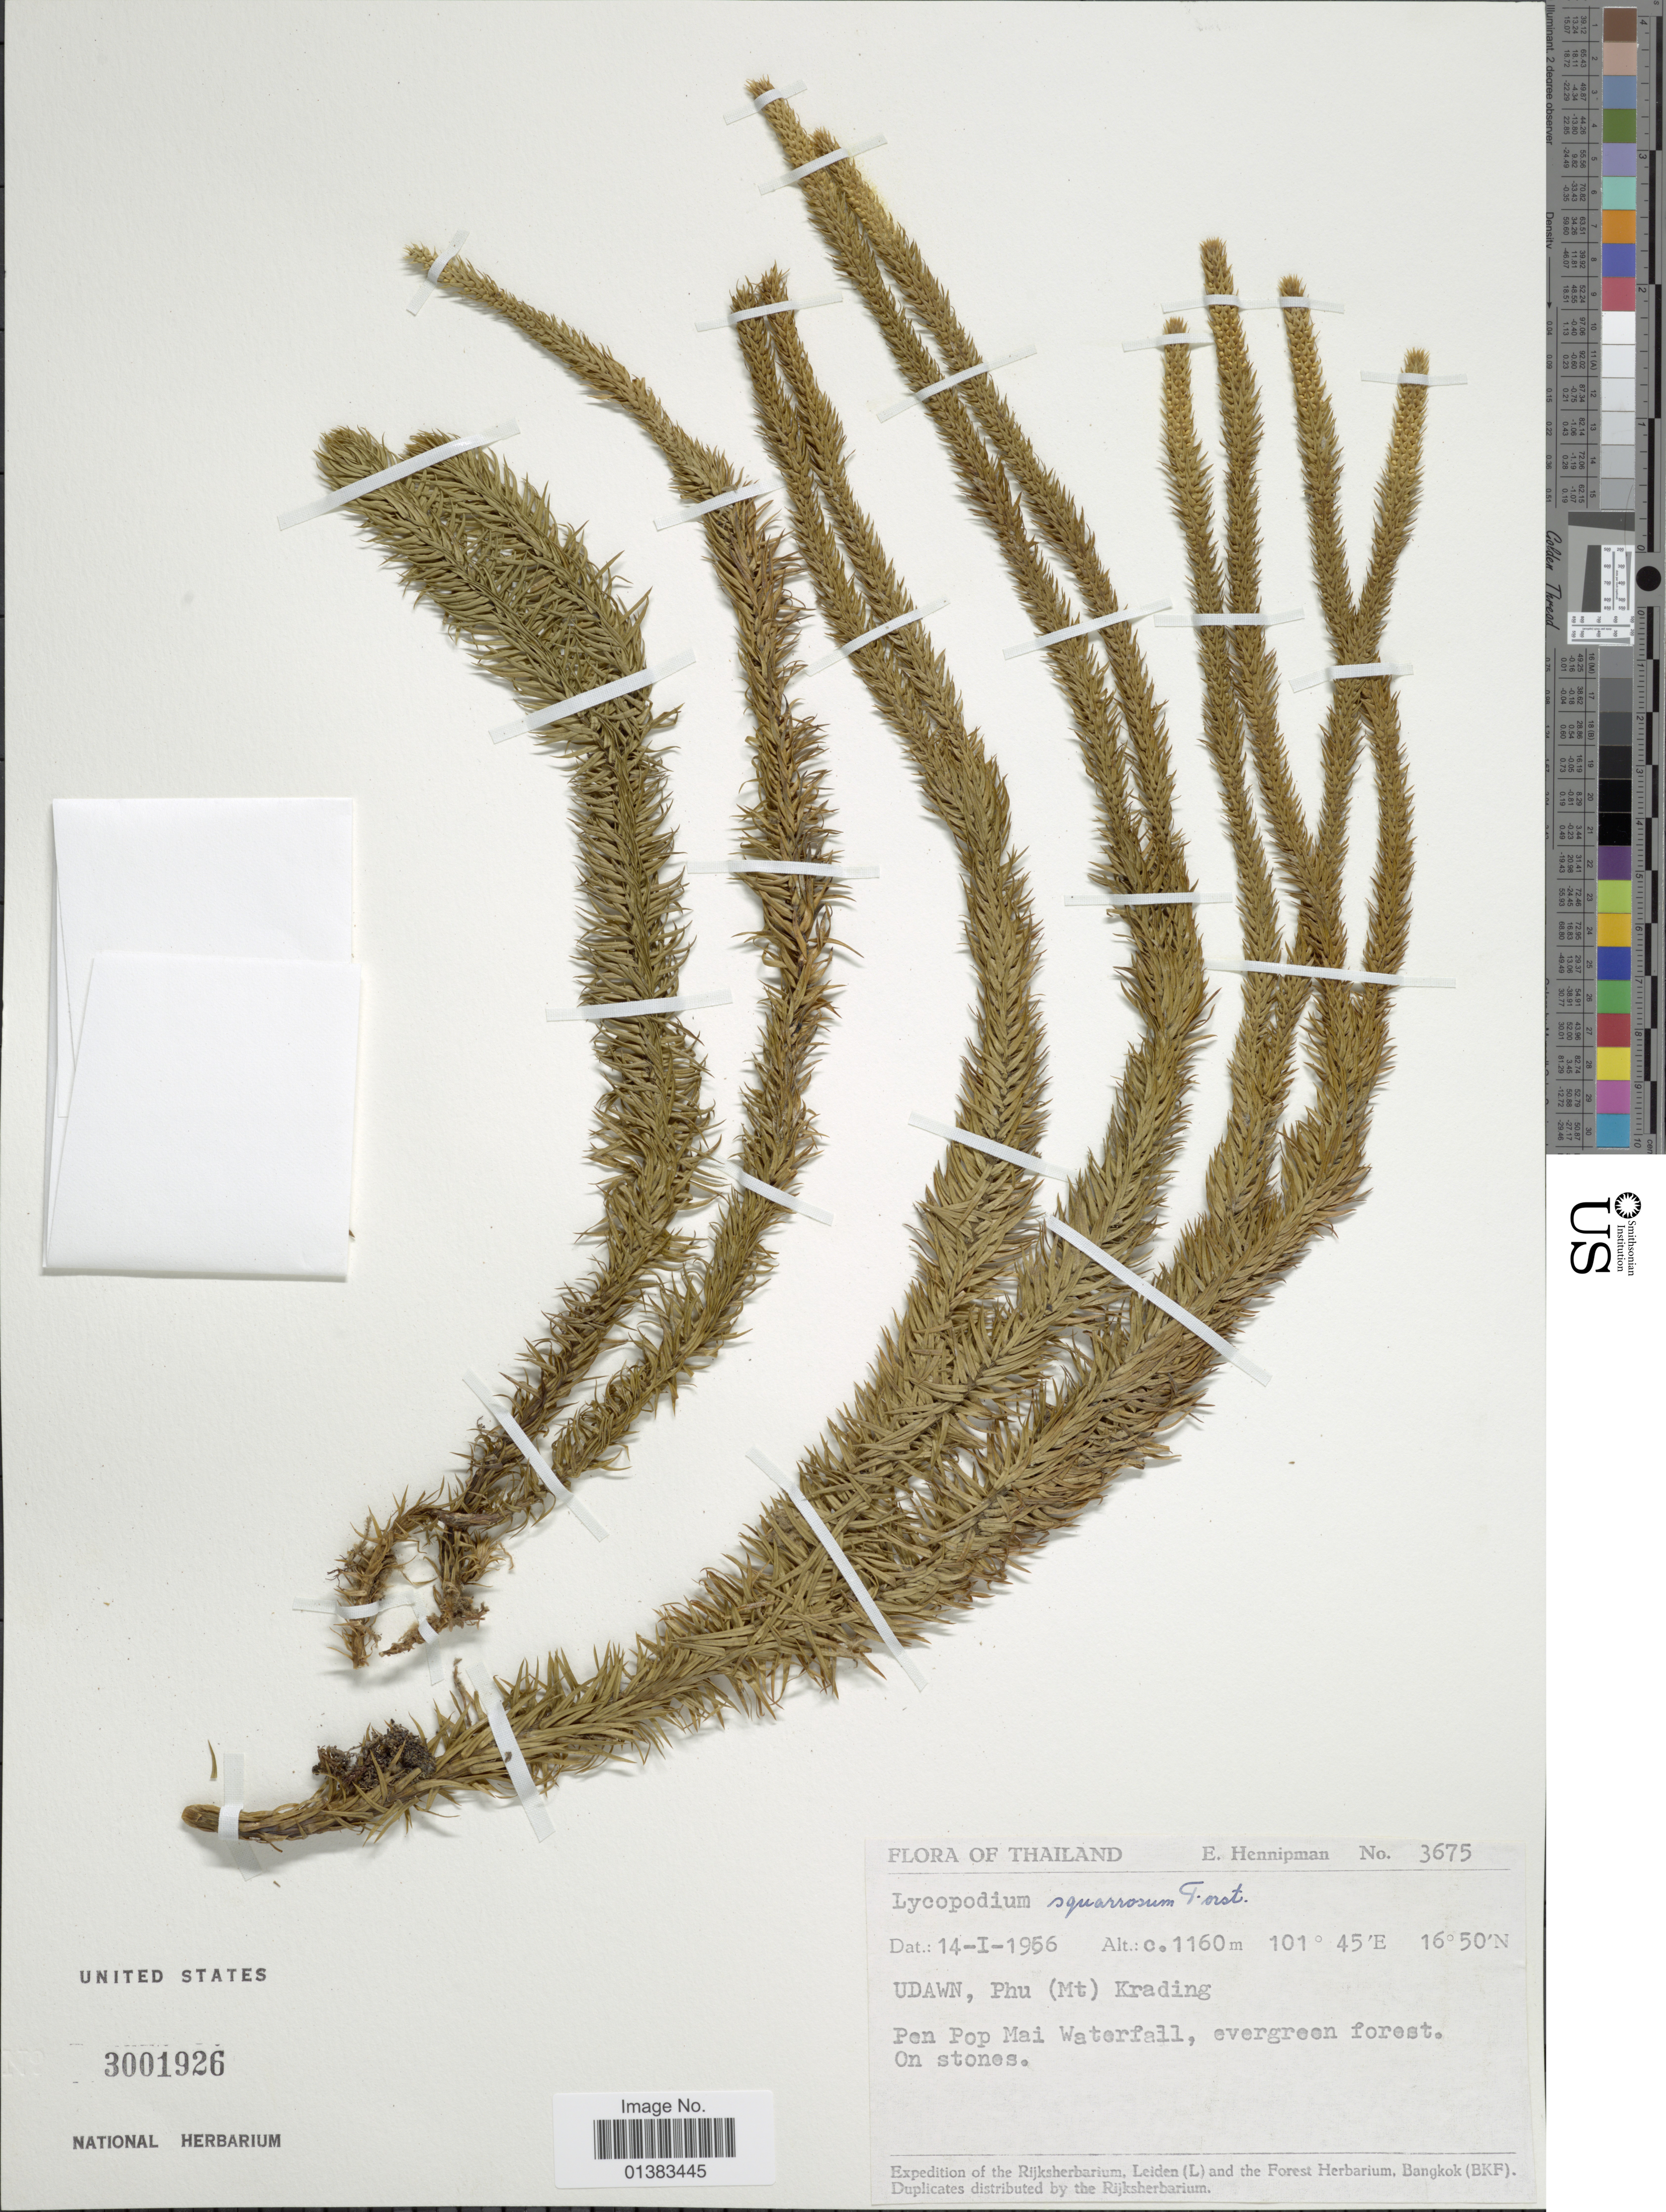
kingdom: Plantae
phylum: Tracheophyta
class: Lycopodiopsida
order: Lycopodiales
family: Lycopodiaceae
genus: Phlegmariurus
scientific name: Phlegmariurus ulcifolius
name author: (Sw.) S. R. Gosh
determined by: Field, A. R.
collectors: E. Hennipman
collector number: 3675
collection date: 1956-01-14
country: Thailand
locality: Udawn, Phu (Mt) Krading, Pen Pop Mai Waterfall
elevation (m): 1160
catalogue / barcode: US 3001926